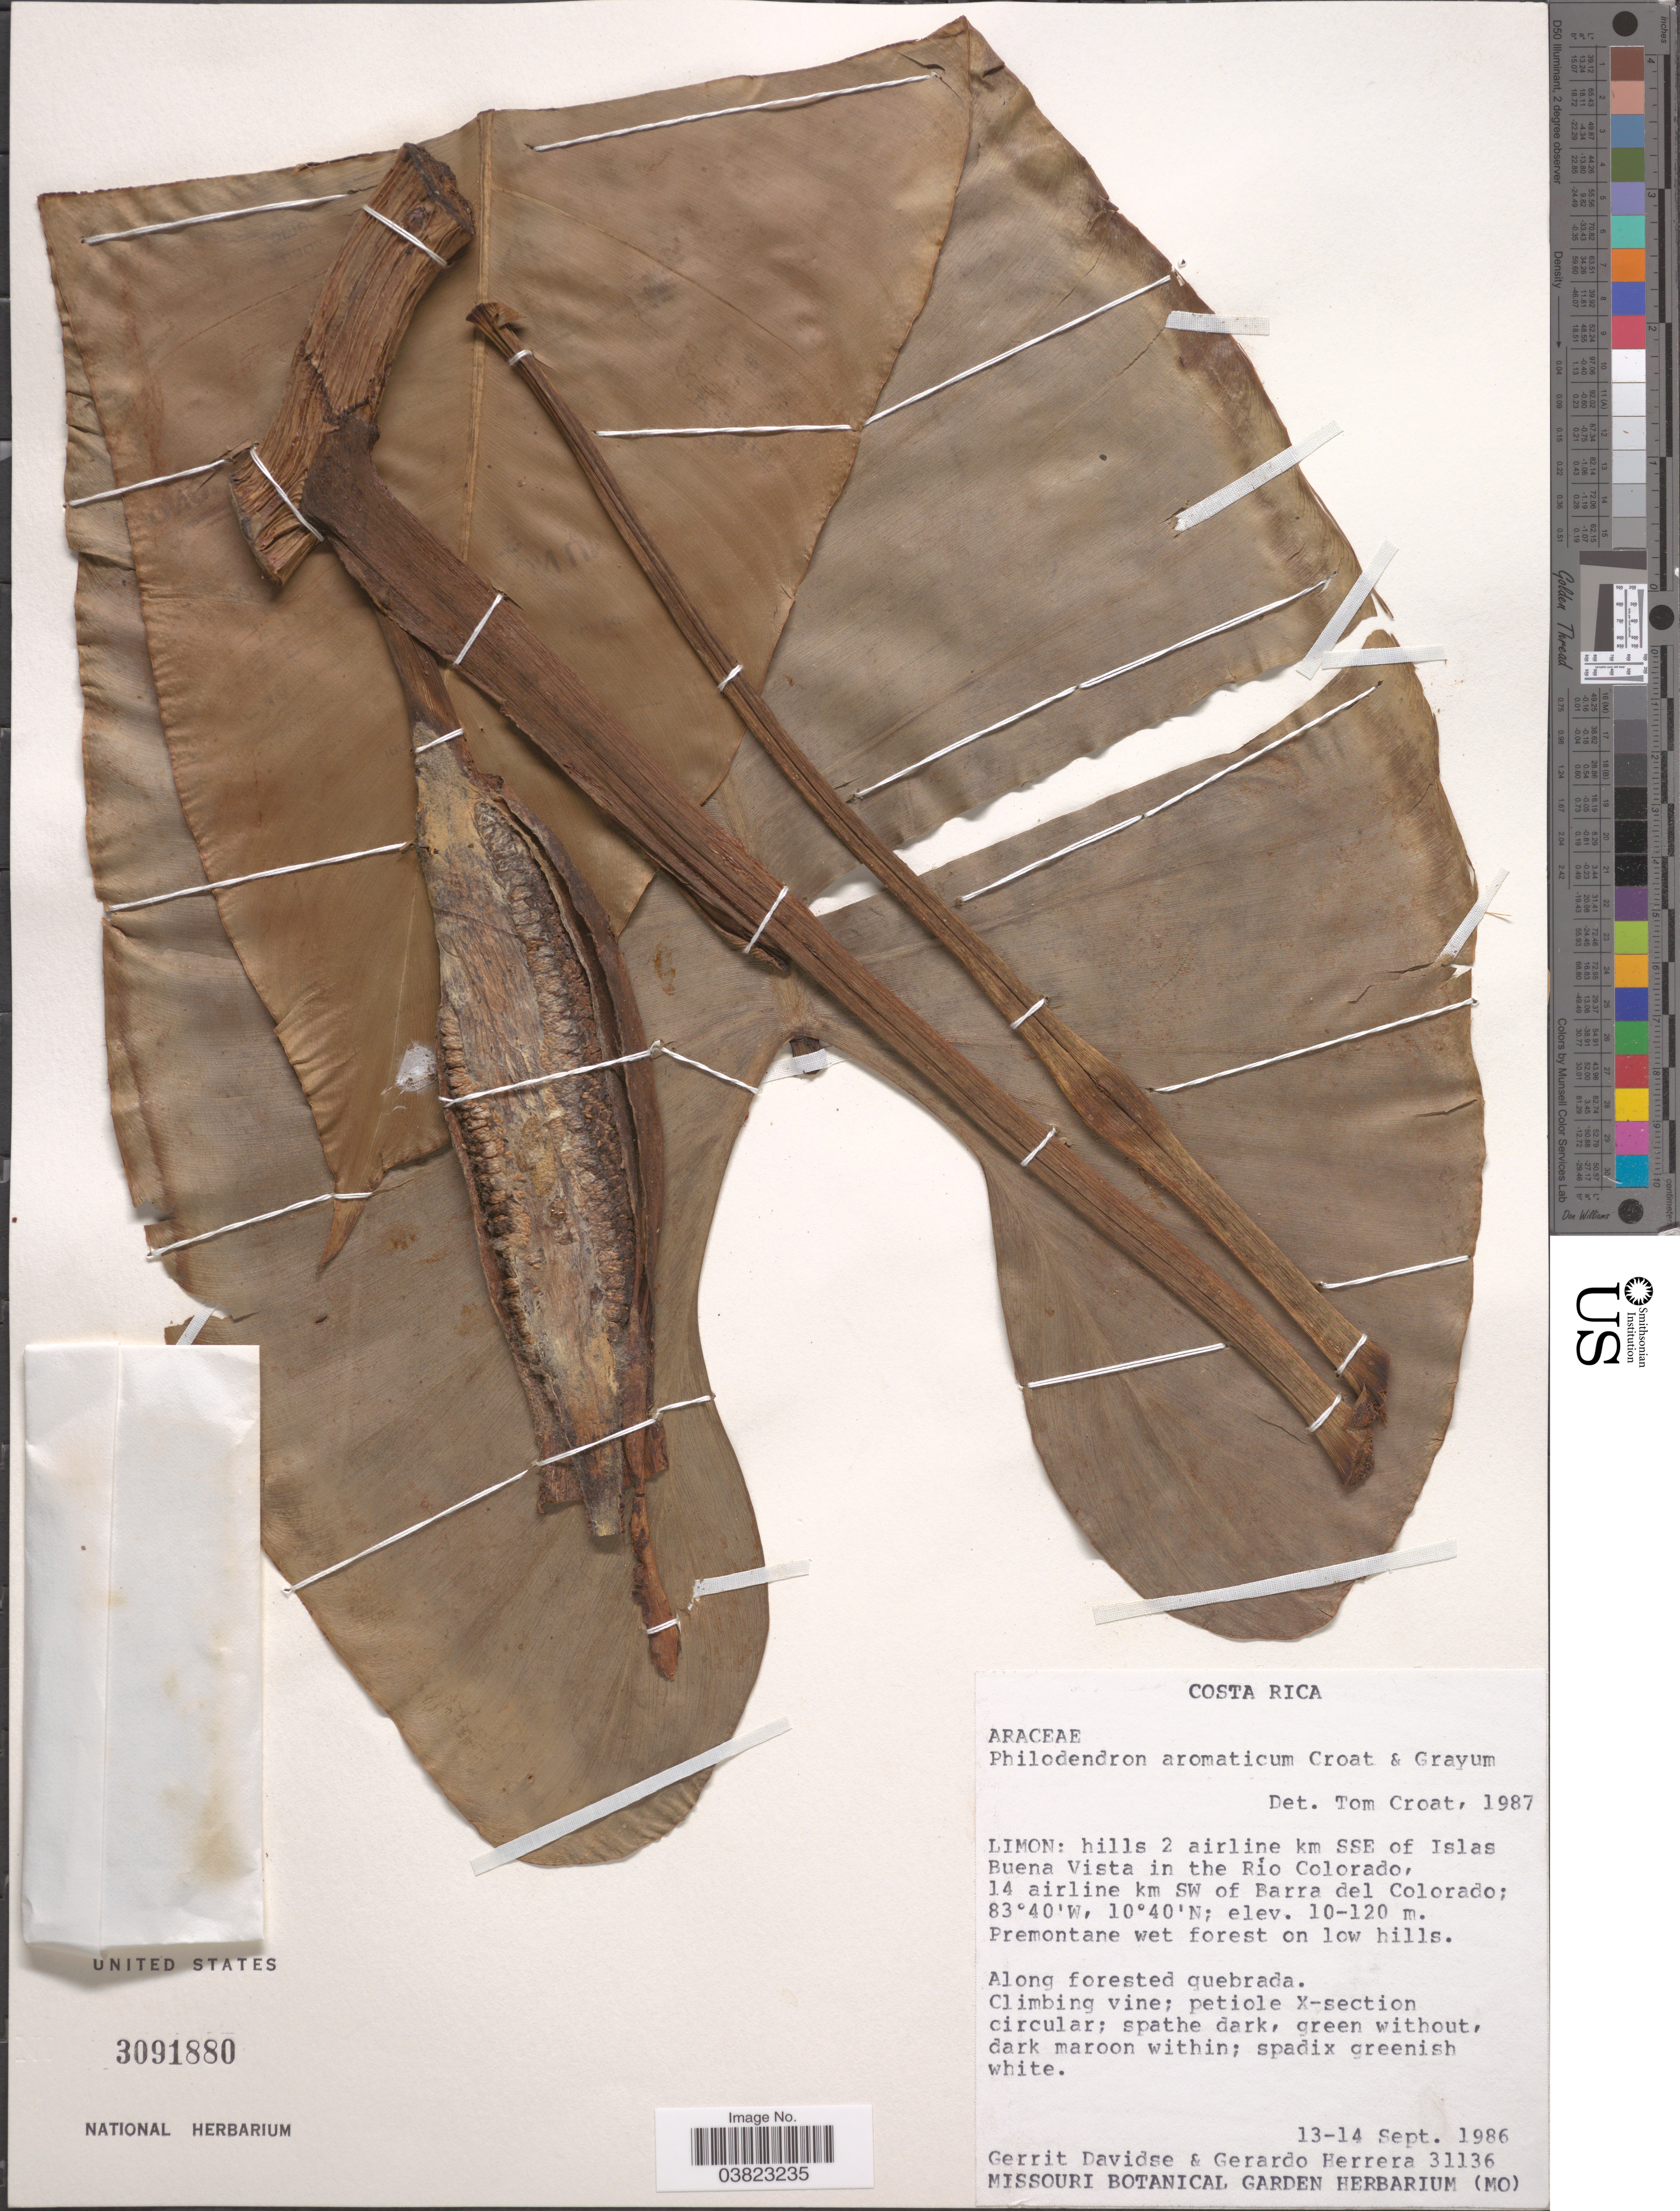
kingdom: Plantae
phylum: Tracheophyta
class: Liliopsida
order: Alismatales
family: Araceae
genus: Philodendron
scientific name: Philodendron aromaticum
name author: Croat & Grayum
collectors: G. Davidse & G. Herrera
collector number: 31136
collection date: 1986-09-13/1986-09-14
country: Costa Rica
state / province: Limón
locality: Hills 2 airline km SSE of Islas Buenas Vista in the Río Colorado, 14 airline km SW of Barra del Colorado.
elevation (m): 10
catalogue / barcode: US 3091880